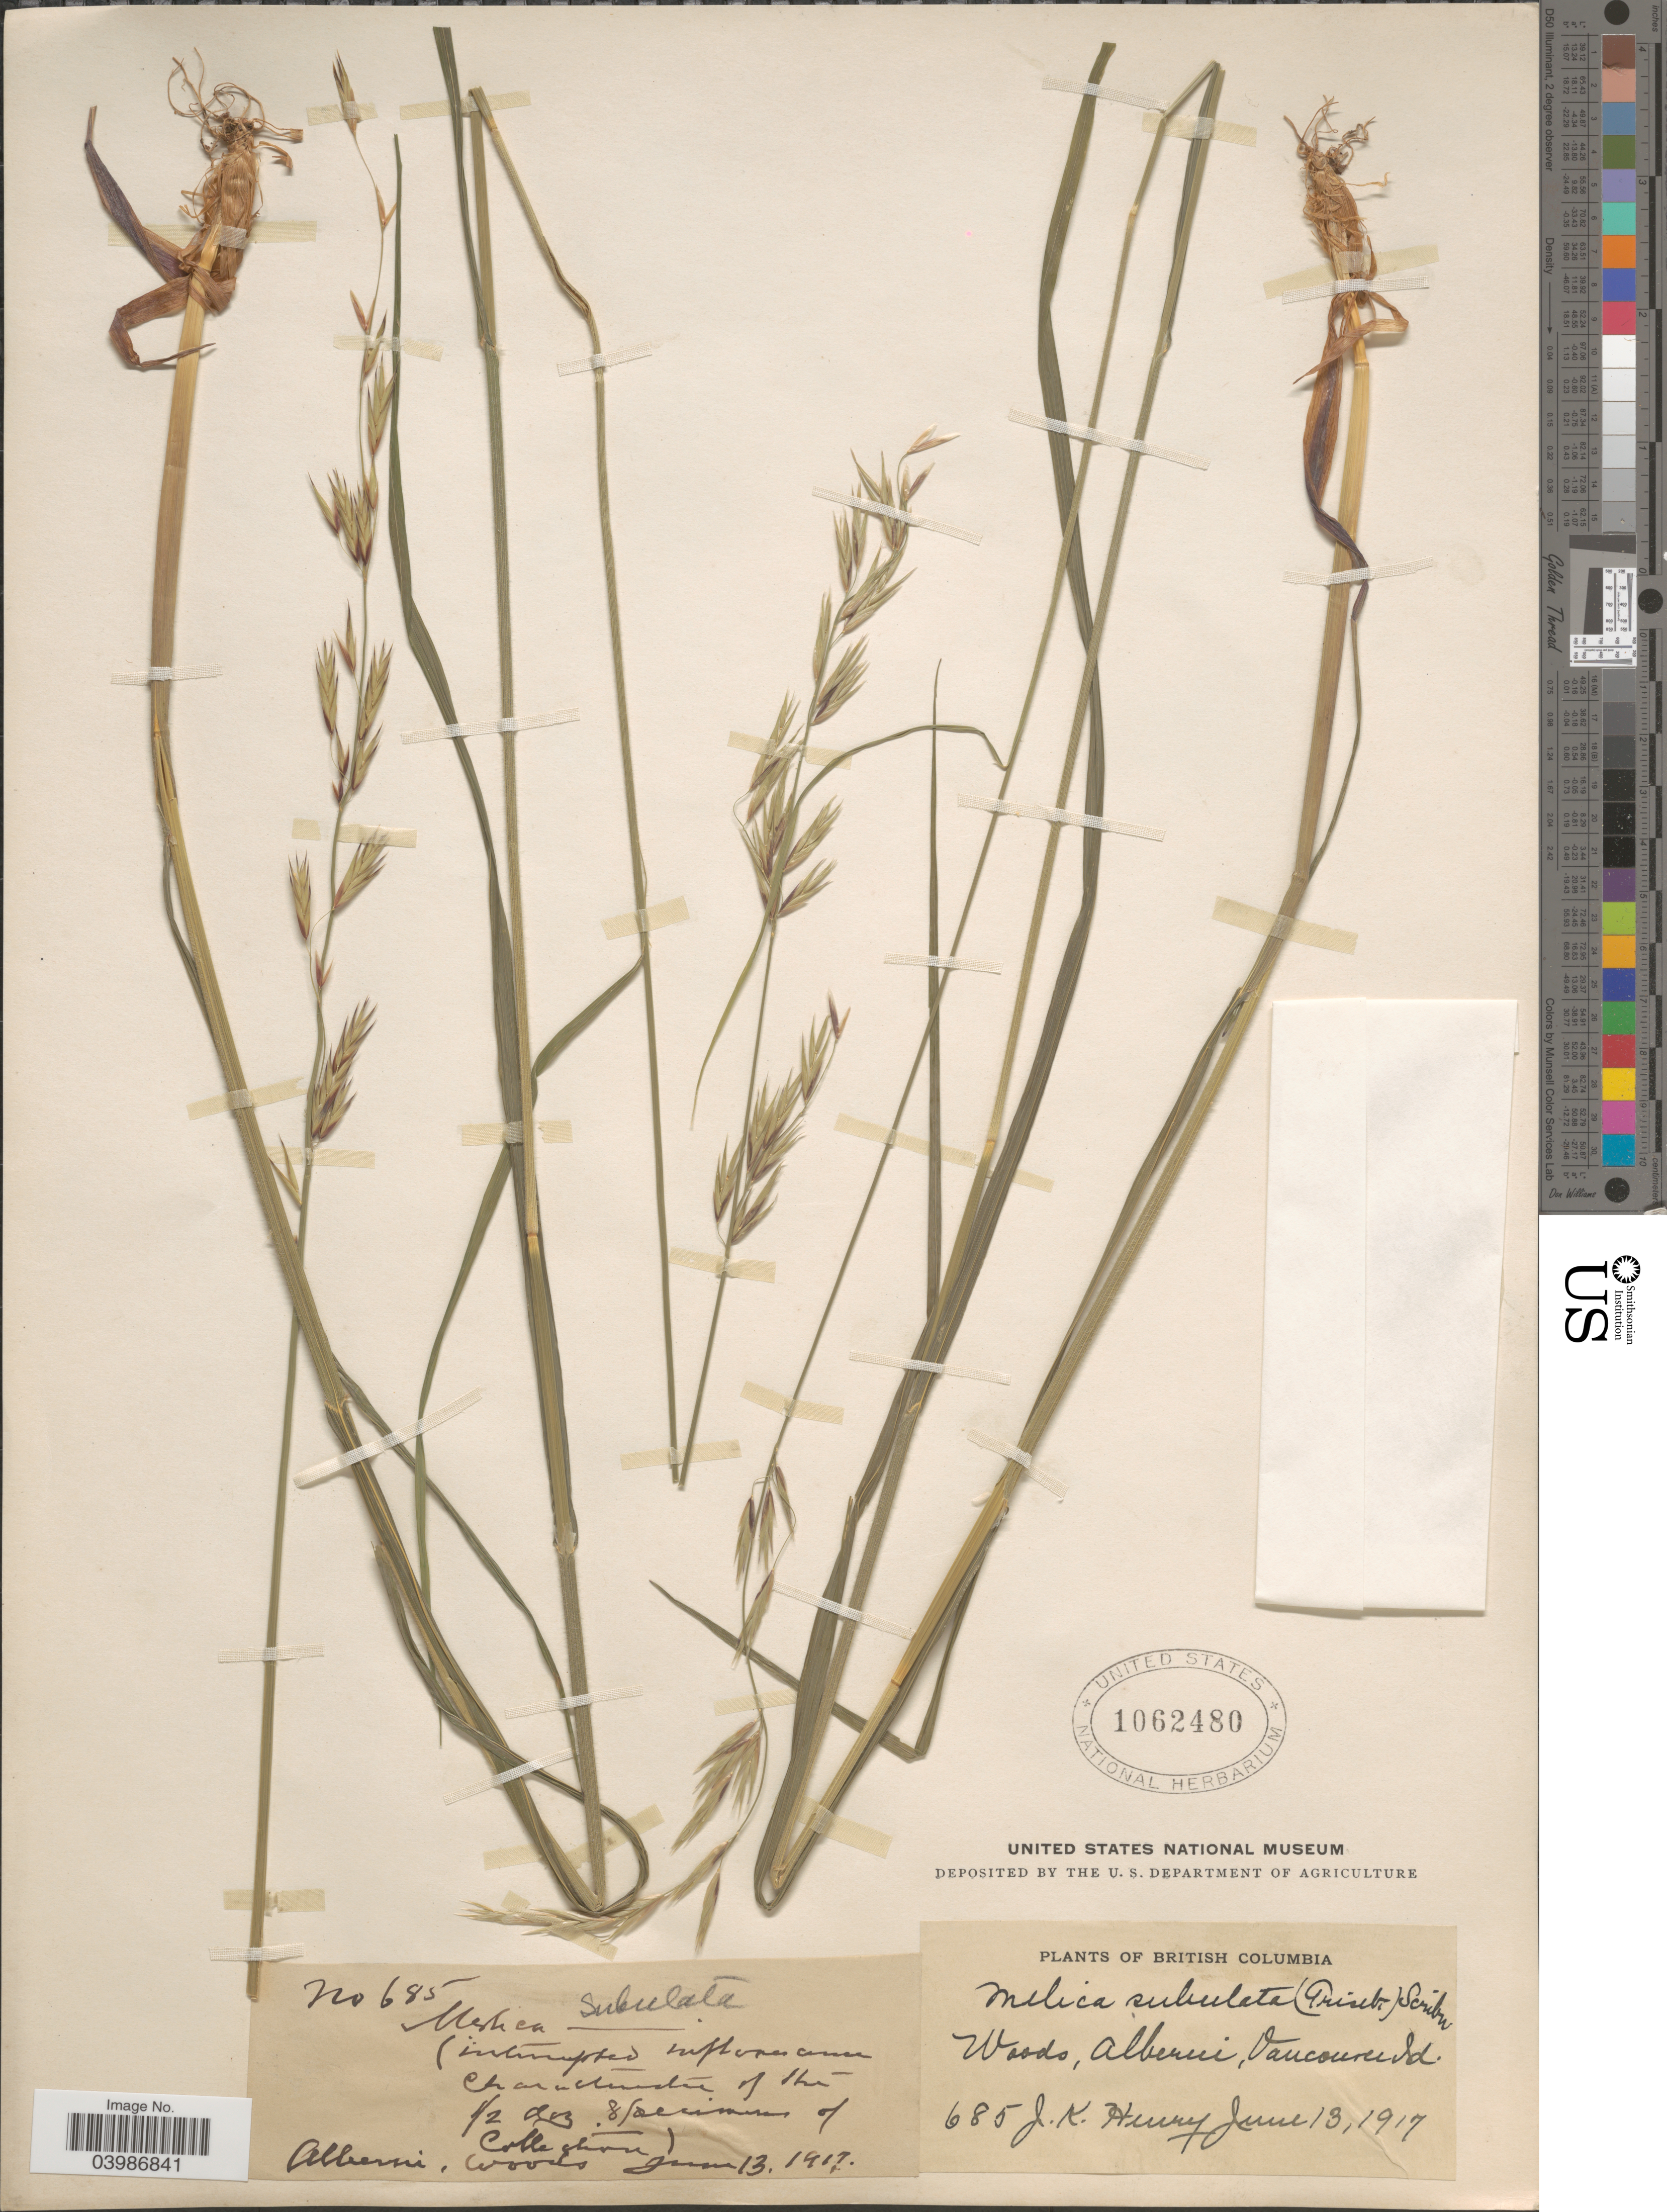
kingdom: Plantae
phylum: Tracheophyta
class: Liliopsida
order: Poales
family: Poaceae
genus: Melica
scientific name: Melica subulata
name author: (Griseb.) Scribn.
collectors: J. K. Henry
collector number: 685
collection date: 1917-06-13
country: Canada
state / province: British Columbia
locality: Woods, Alberni, Vancouver Id.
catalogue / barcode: US 1062480